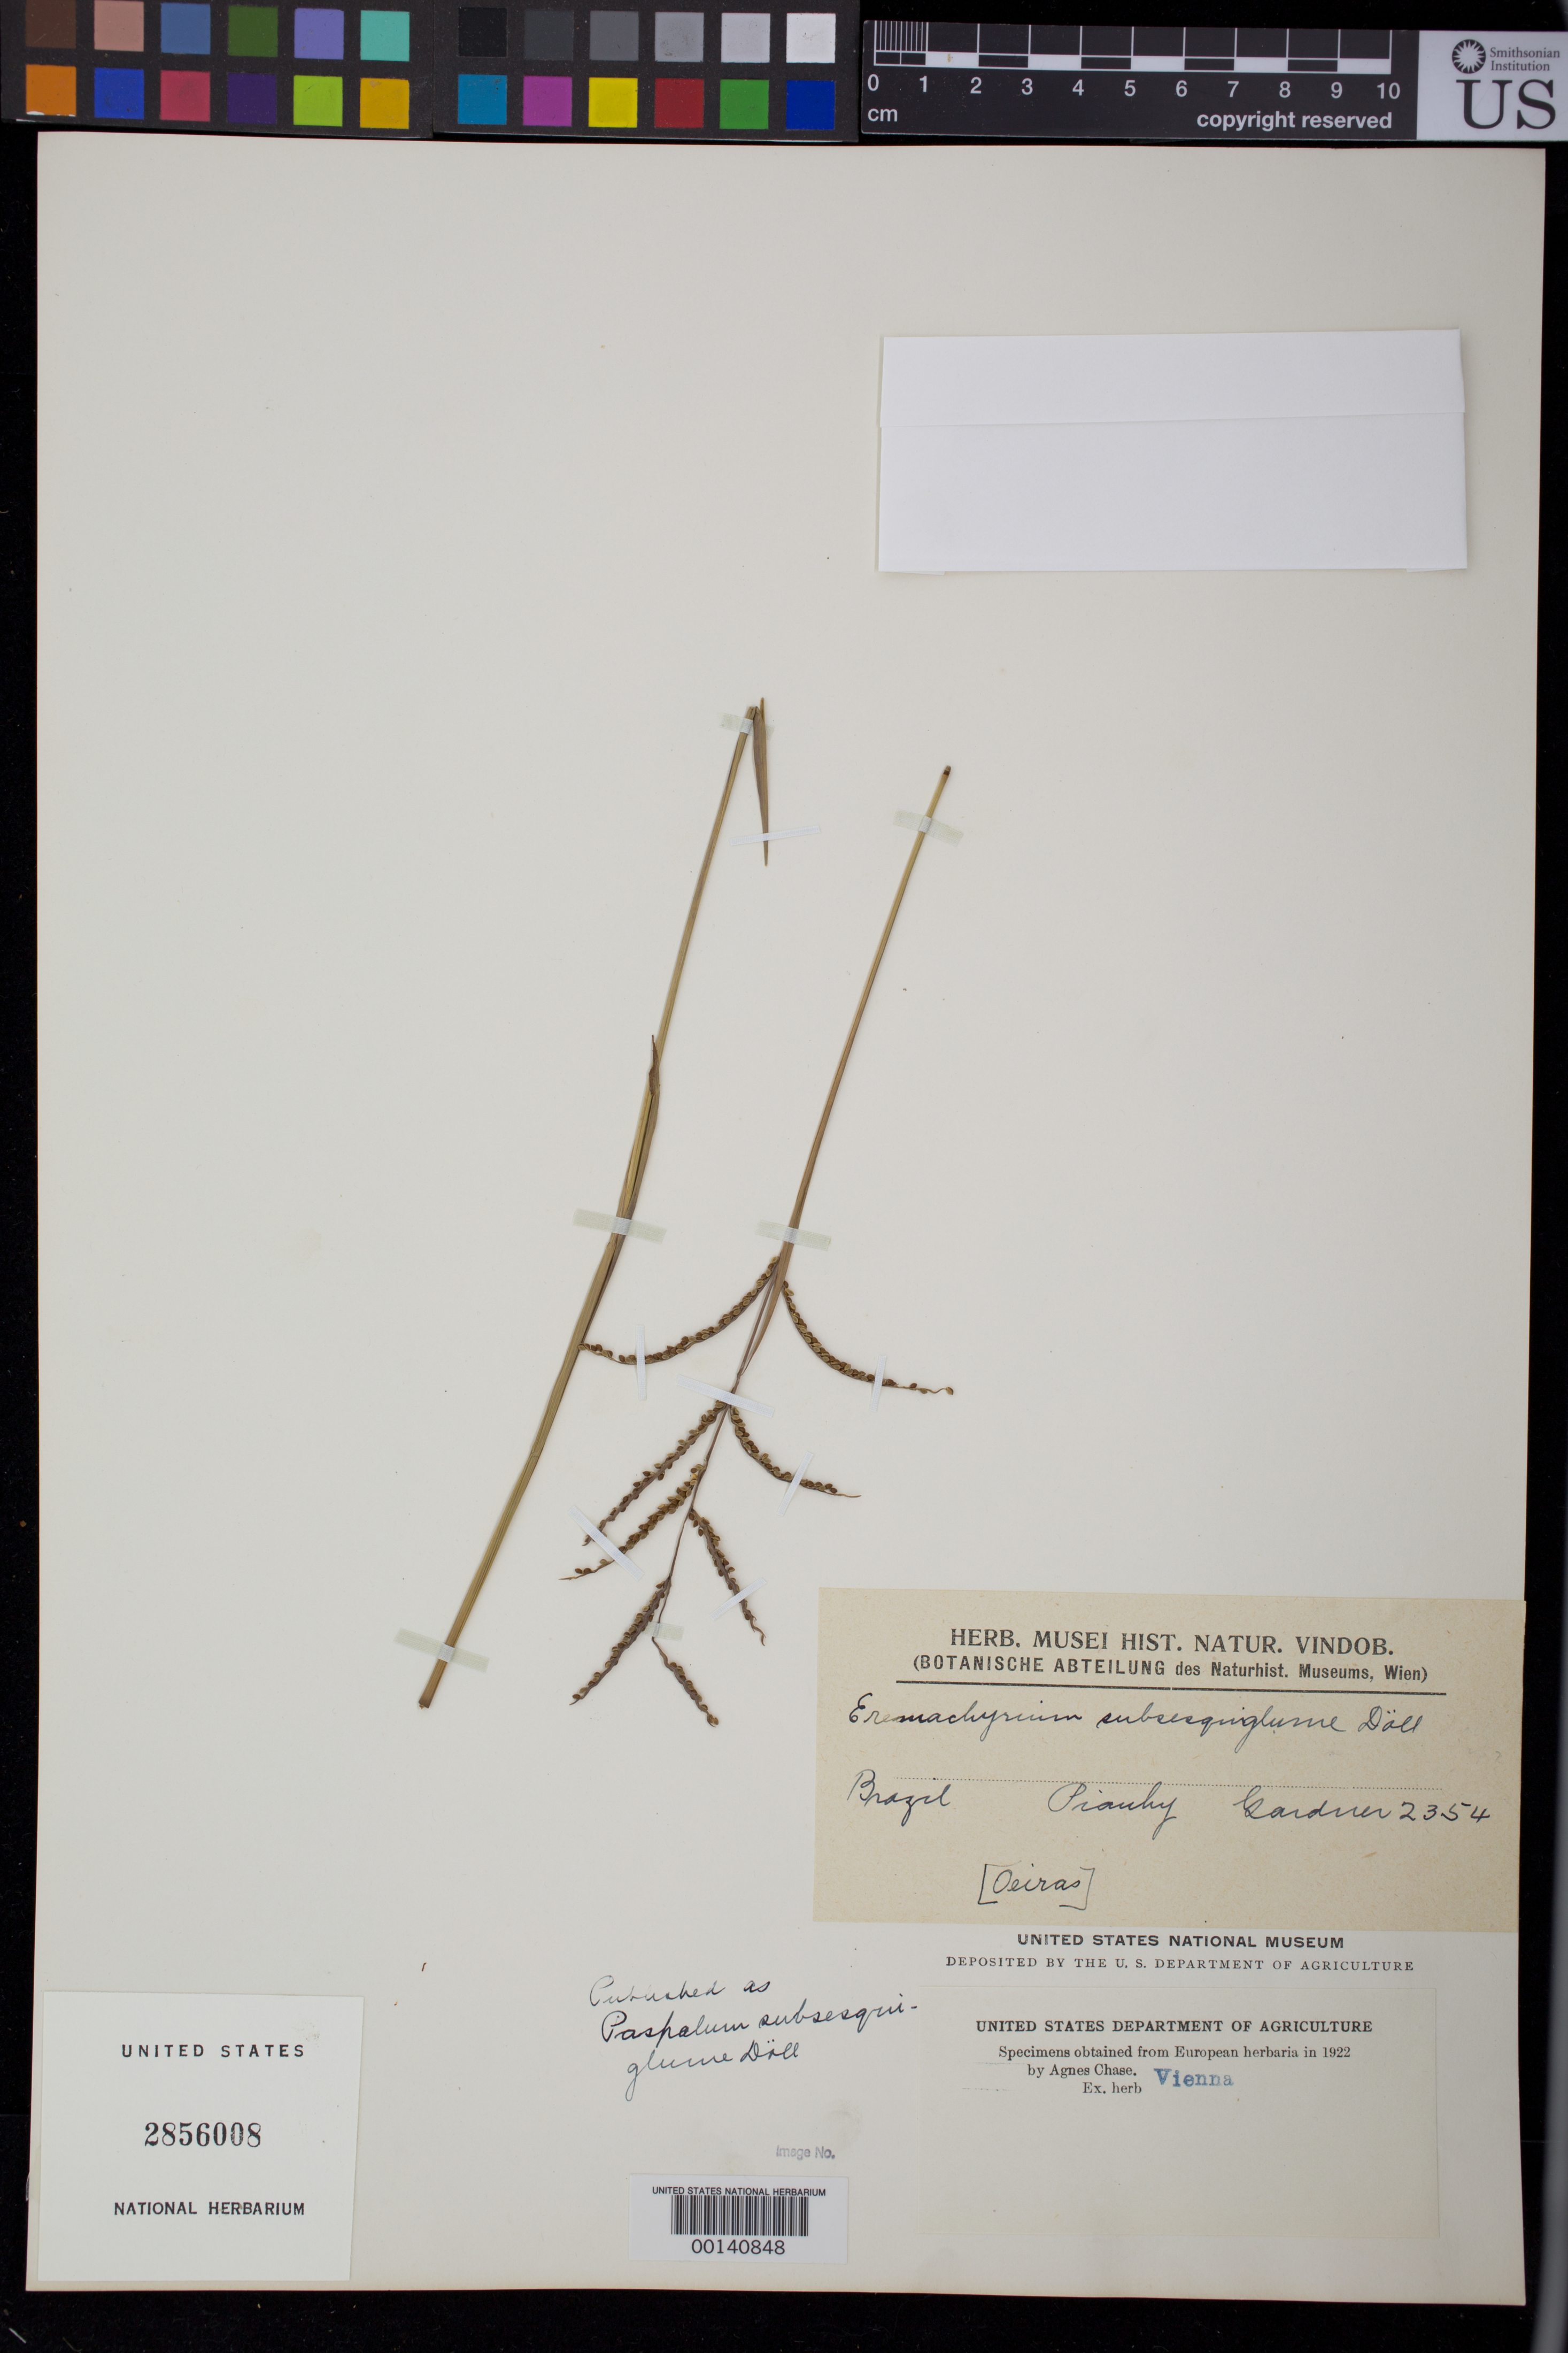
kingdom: Plantae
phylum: Tracheophyta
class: Liliopsida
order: Poales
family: Poaceae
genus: Paspalum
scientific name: Paspalum subsesquiglume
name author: Döll in Mart.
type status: Isosyntype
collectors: G. Gardner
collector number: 2354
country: Brazil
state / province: Piauí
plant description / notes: Fragment of type specimen ex herb. Vienna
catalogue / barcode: US 2856008